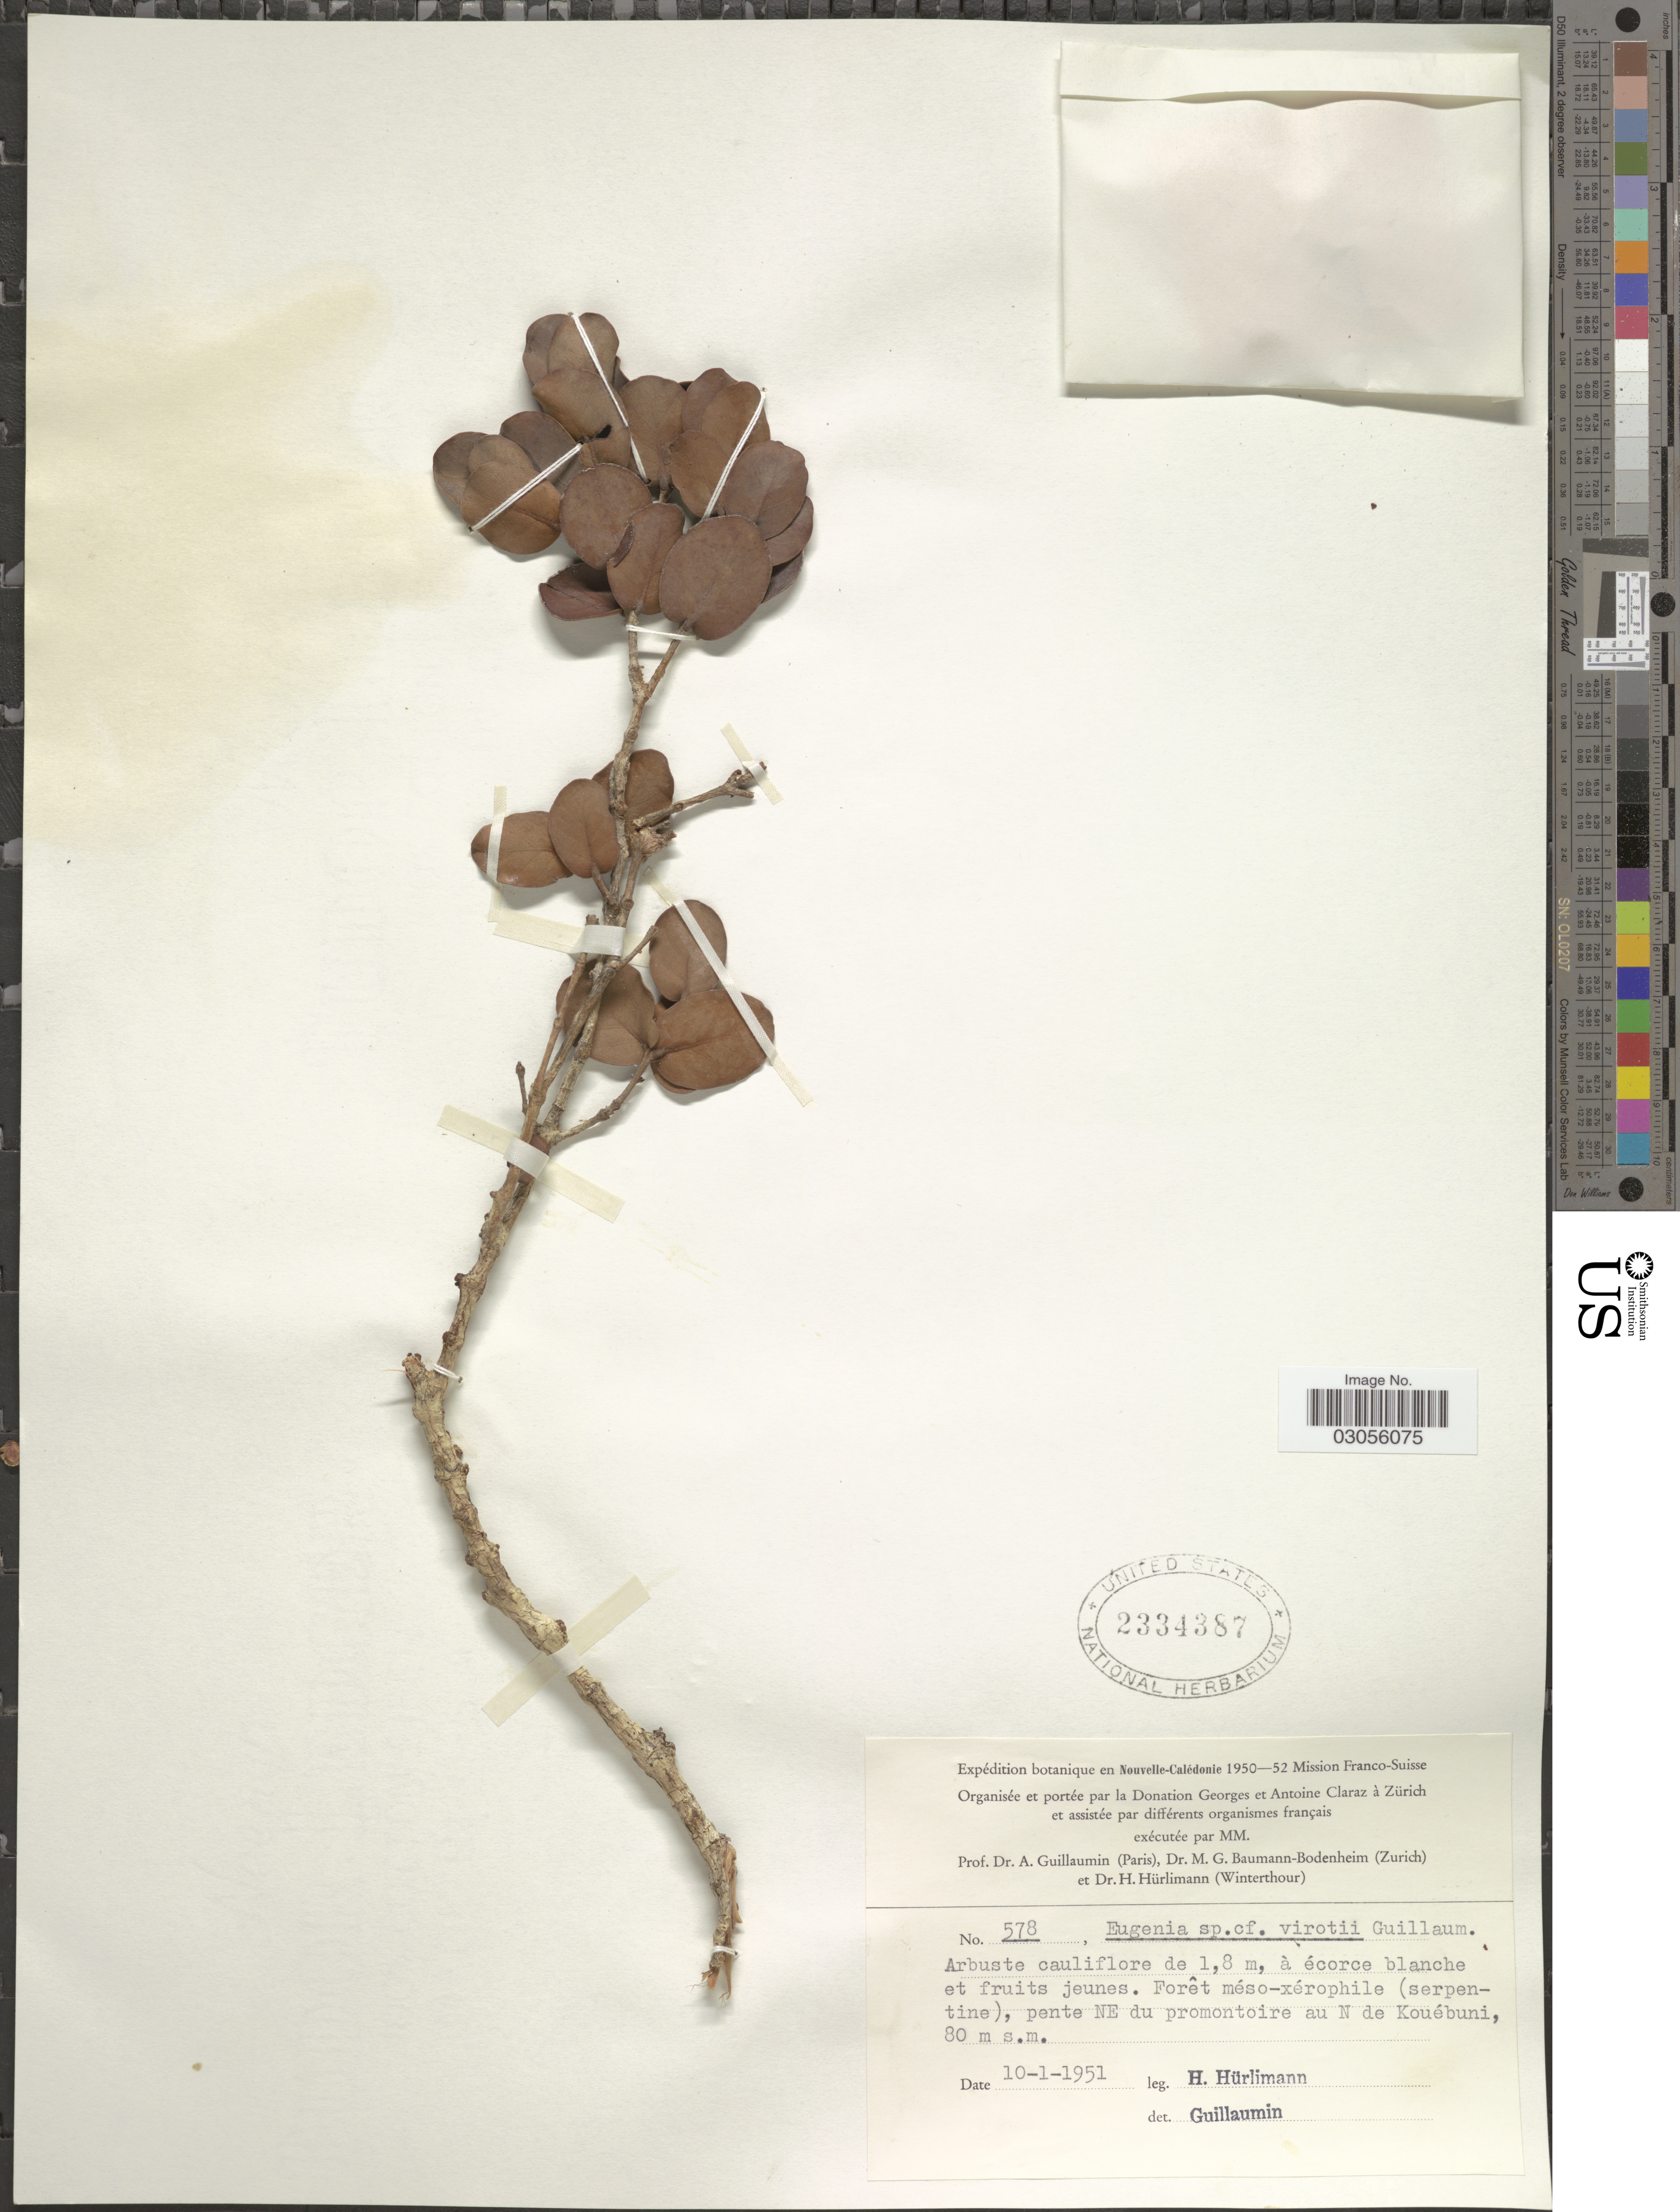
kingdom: Plantae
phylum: Tracheophyta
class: Magnoliopsida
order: Myrtales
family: Myrtaceae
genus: Eugenia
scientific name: Eugenia virotii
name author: Guillaumin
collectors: H. Hürlimann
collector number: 578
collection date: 1951-01-10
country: New Caledonia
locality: Pente NE du promontoire au N de Kouébuni.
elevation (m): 80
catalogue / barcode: US 2334387